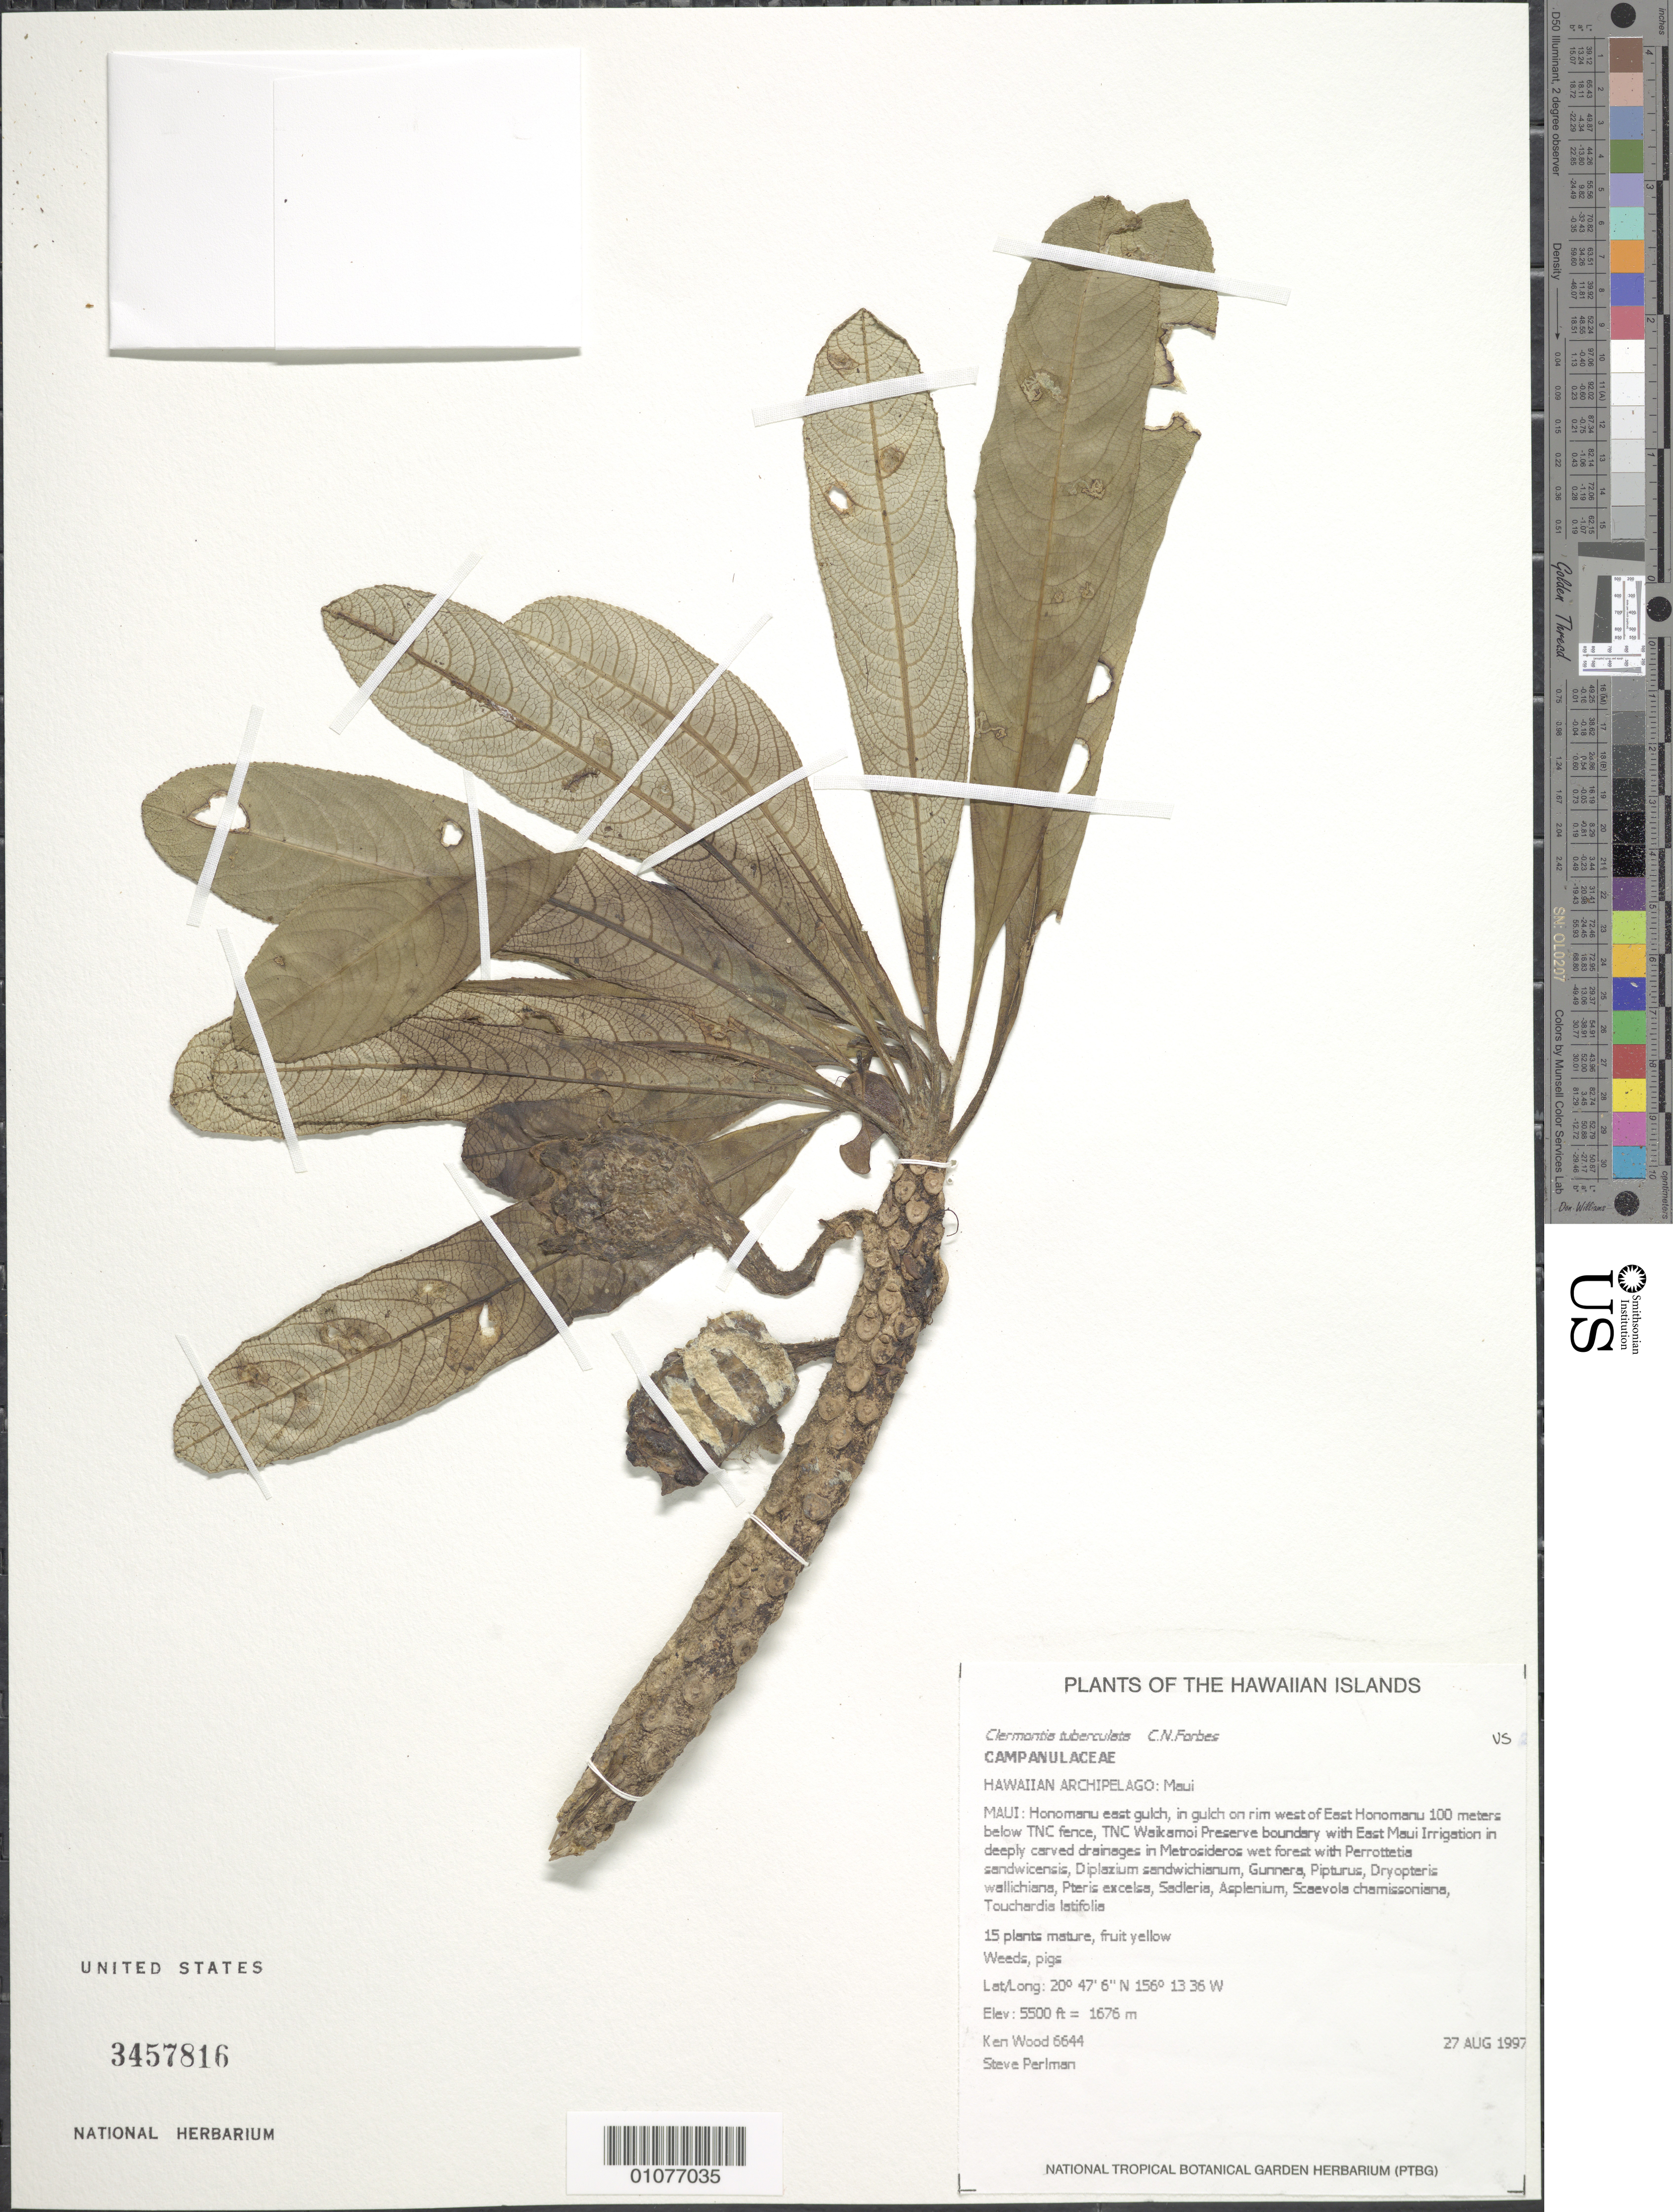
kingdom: Plantae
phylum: Tracheophyta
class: Magnoliopsida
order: Asterales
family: Campanulaceae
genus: Clermontia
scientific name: Clermontia tuberculata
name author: C.N. Forbes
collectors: K. R. Wood & S. P. Perlman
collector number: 6644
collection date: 1997-08-27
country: United States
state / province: Hawaii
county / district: Maui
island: Maui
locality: Honomanu E gulch, in gulch on rim W of East Honomanu 100 meters below TNC fence, TNC Waikomoi Preserve boundary with E Maui Irrigation in deeply carved drainages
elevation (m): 1676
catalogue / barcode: US 3457816